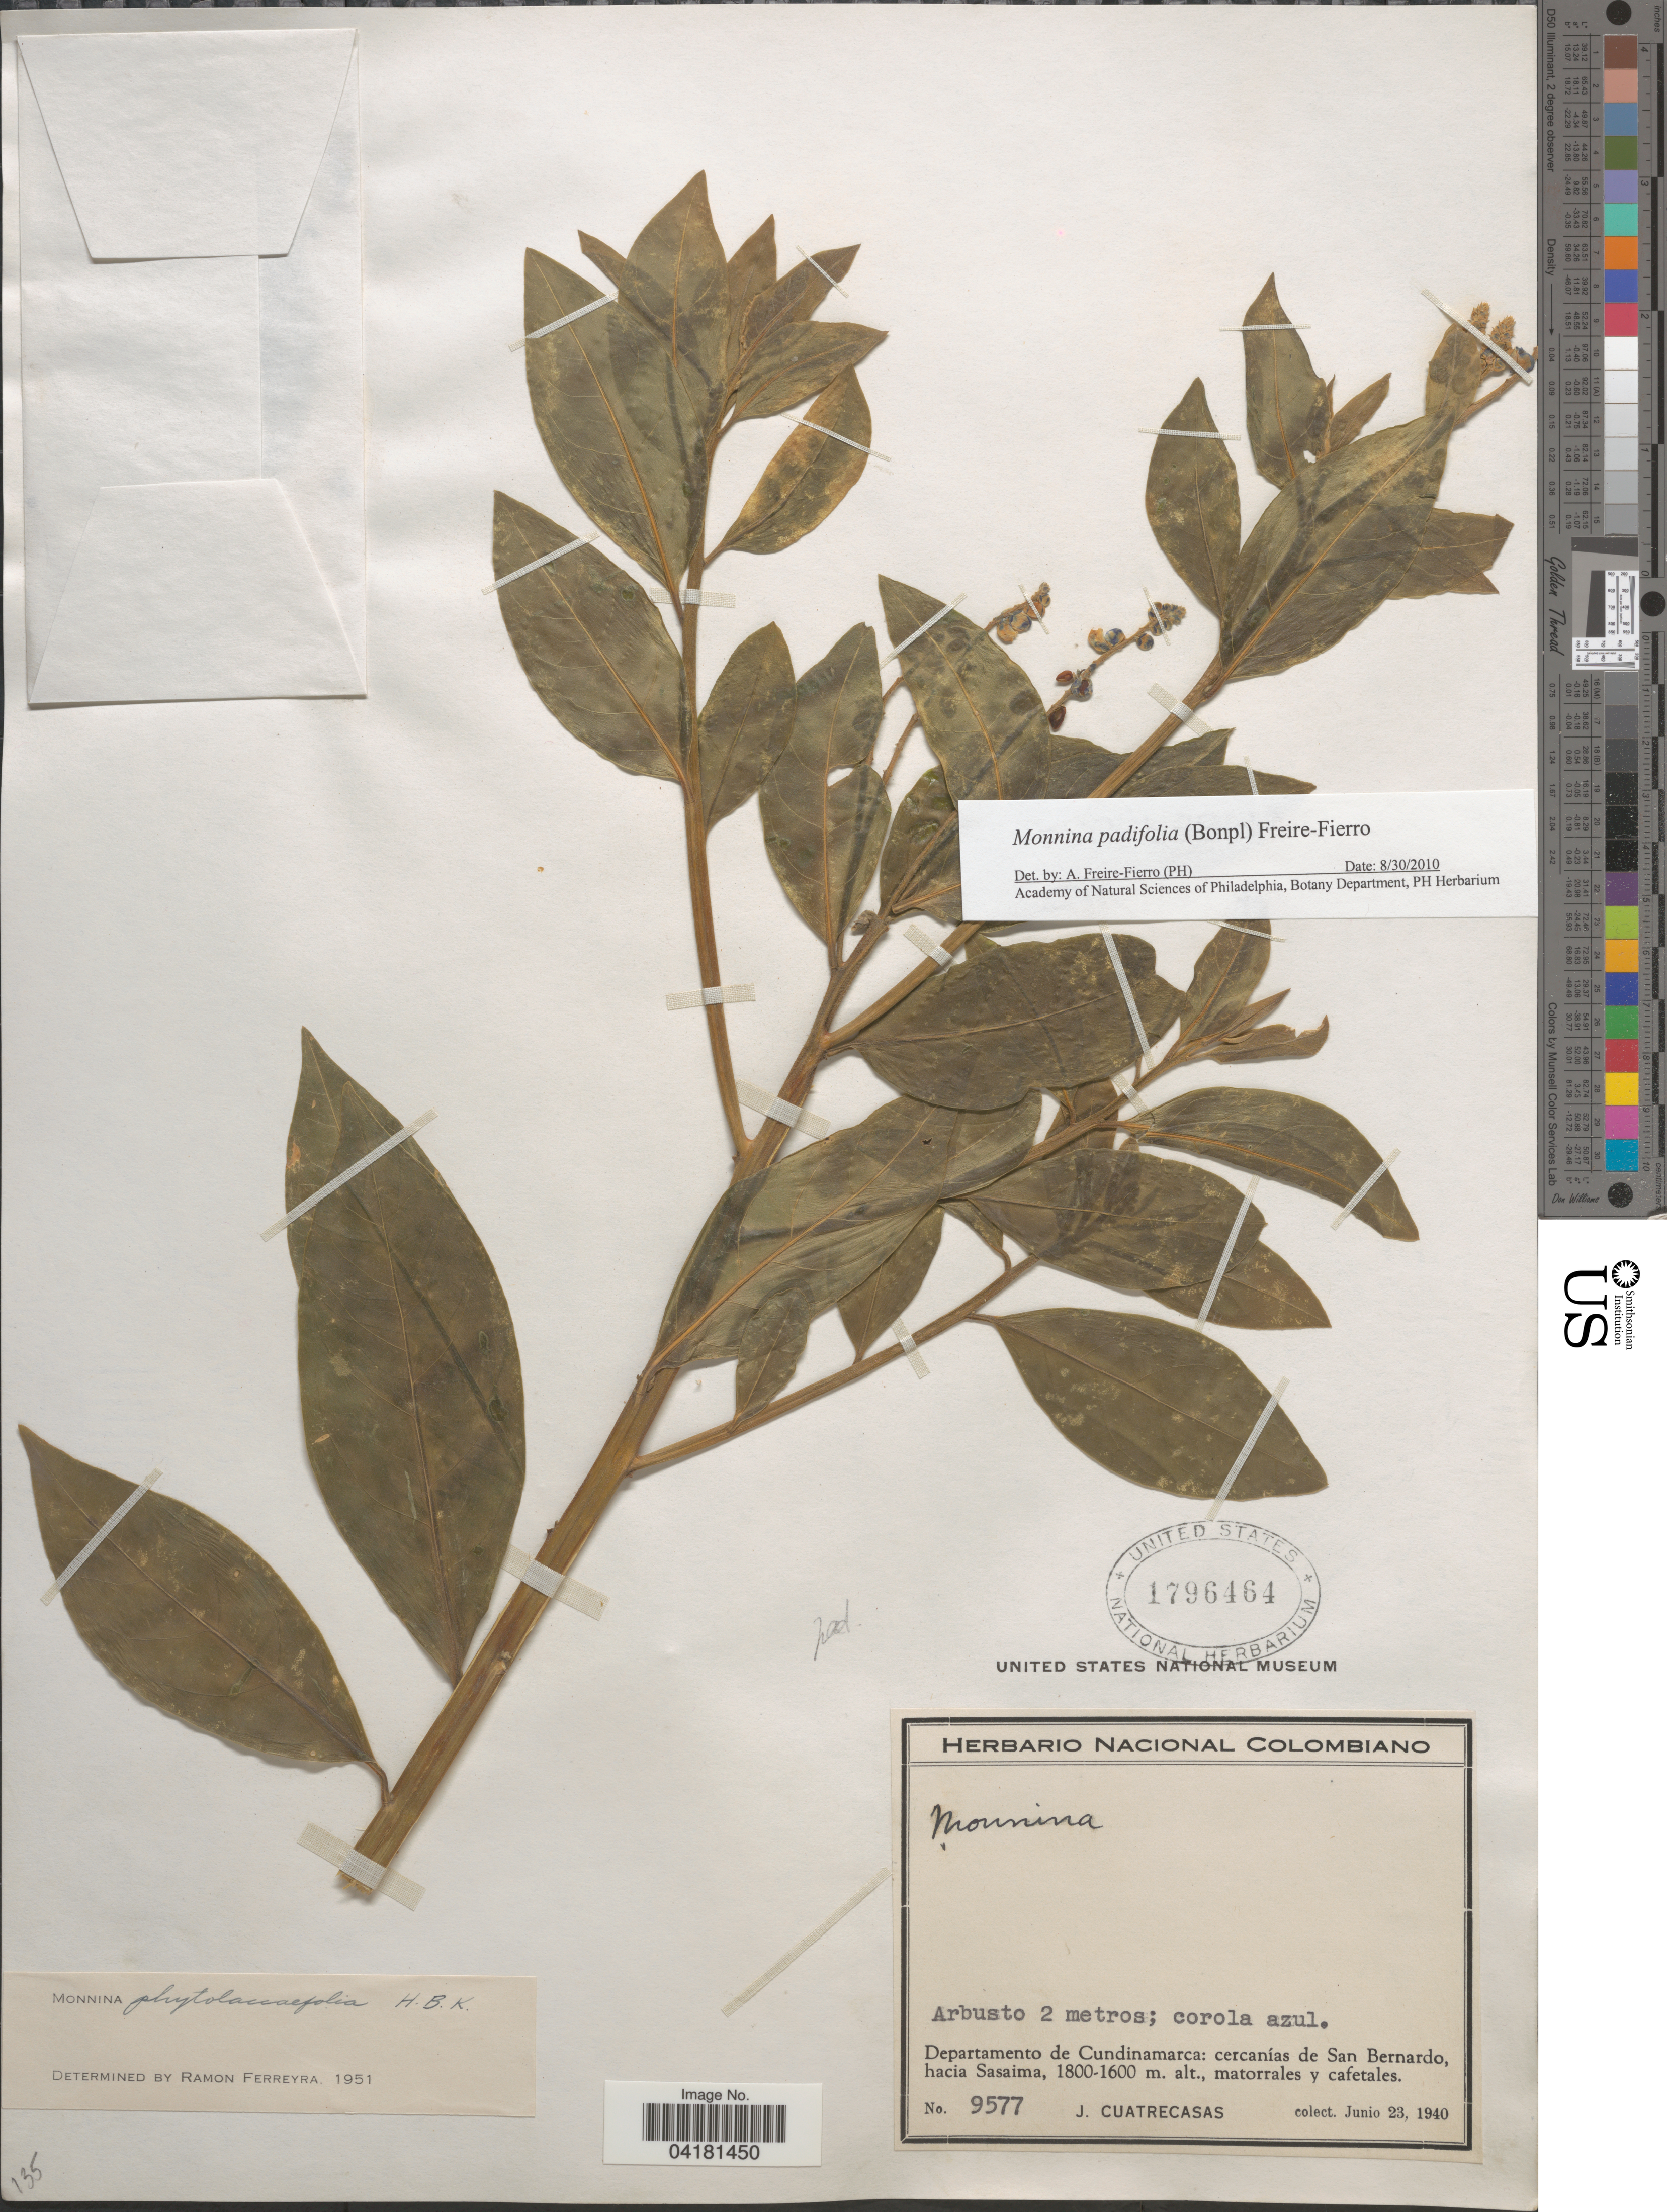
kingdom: Plantae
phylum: Tracheophyta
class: Magnoliopsida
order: Fabales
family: Polygalaceae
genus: Monnina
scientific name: Monnina padifolia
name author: (Bonpl.) Freire-Fierro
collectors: J. Cuatrecasas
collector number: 9577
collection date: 1940-06-23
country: Colombia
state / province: Cundinamarca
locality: Departamento de Cundinamarca: cercanías de San Bernardo, hacia Sasaima, matorrales y cafetales.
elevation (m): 1600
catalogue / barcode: US 1796464